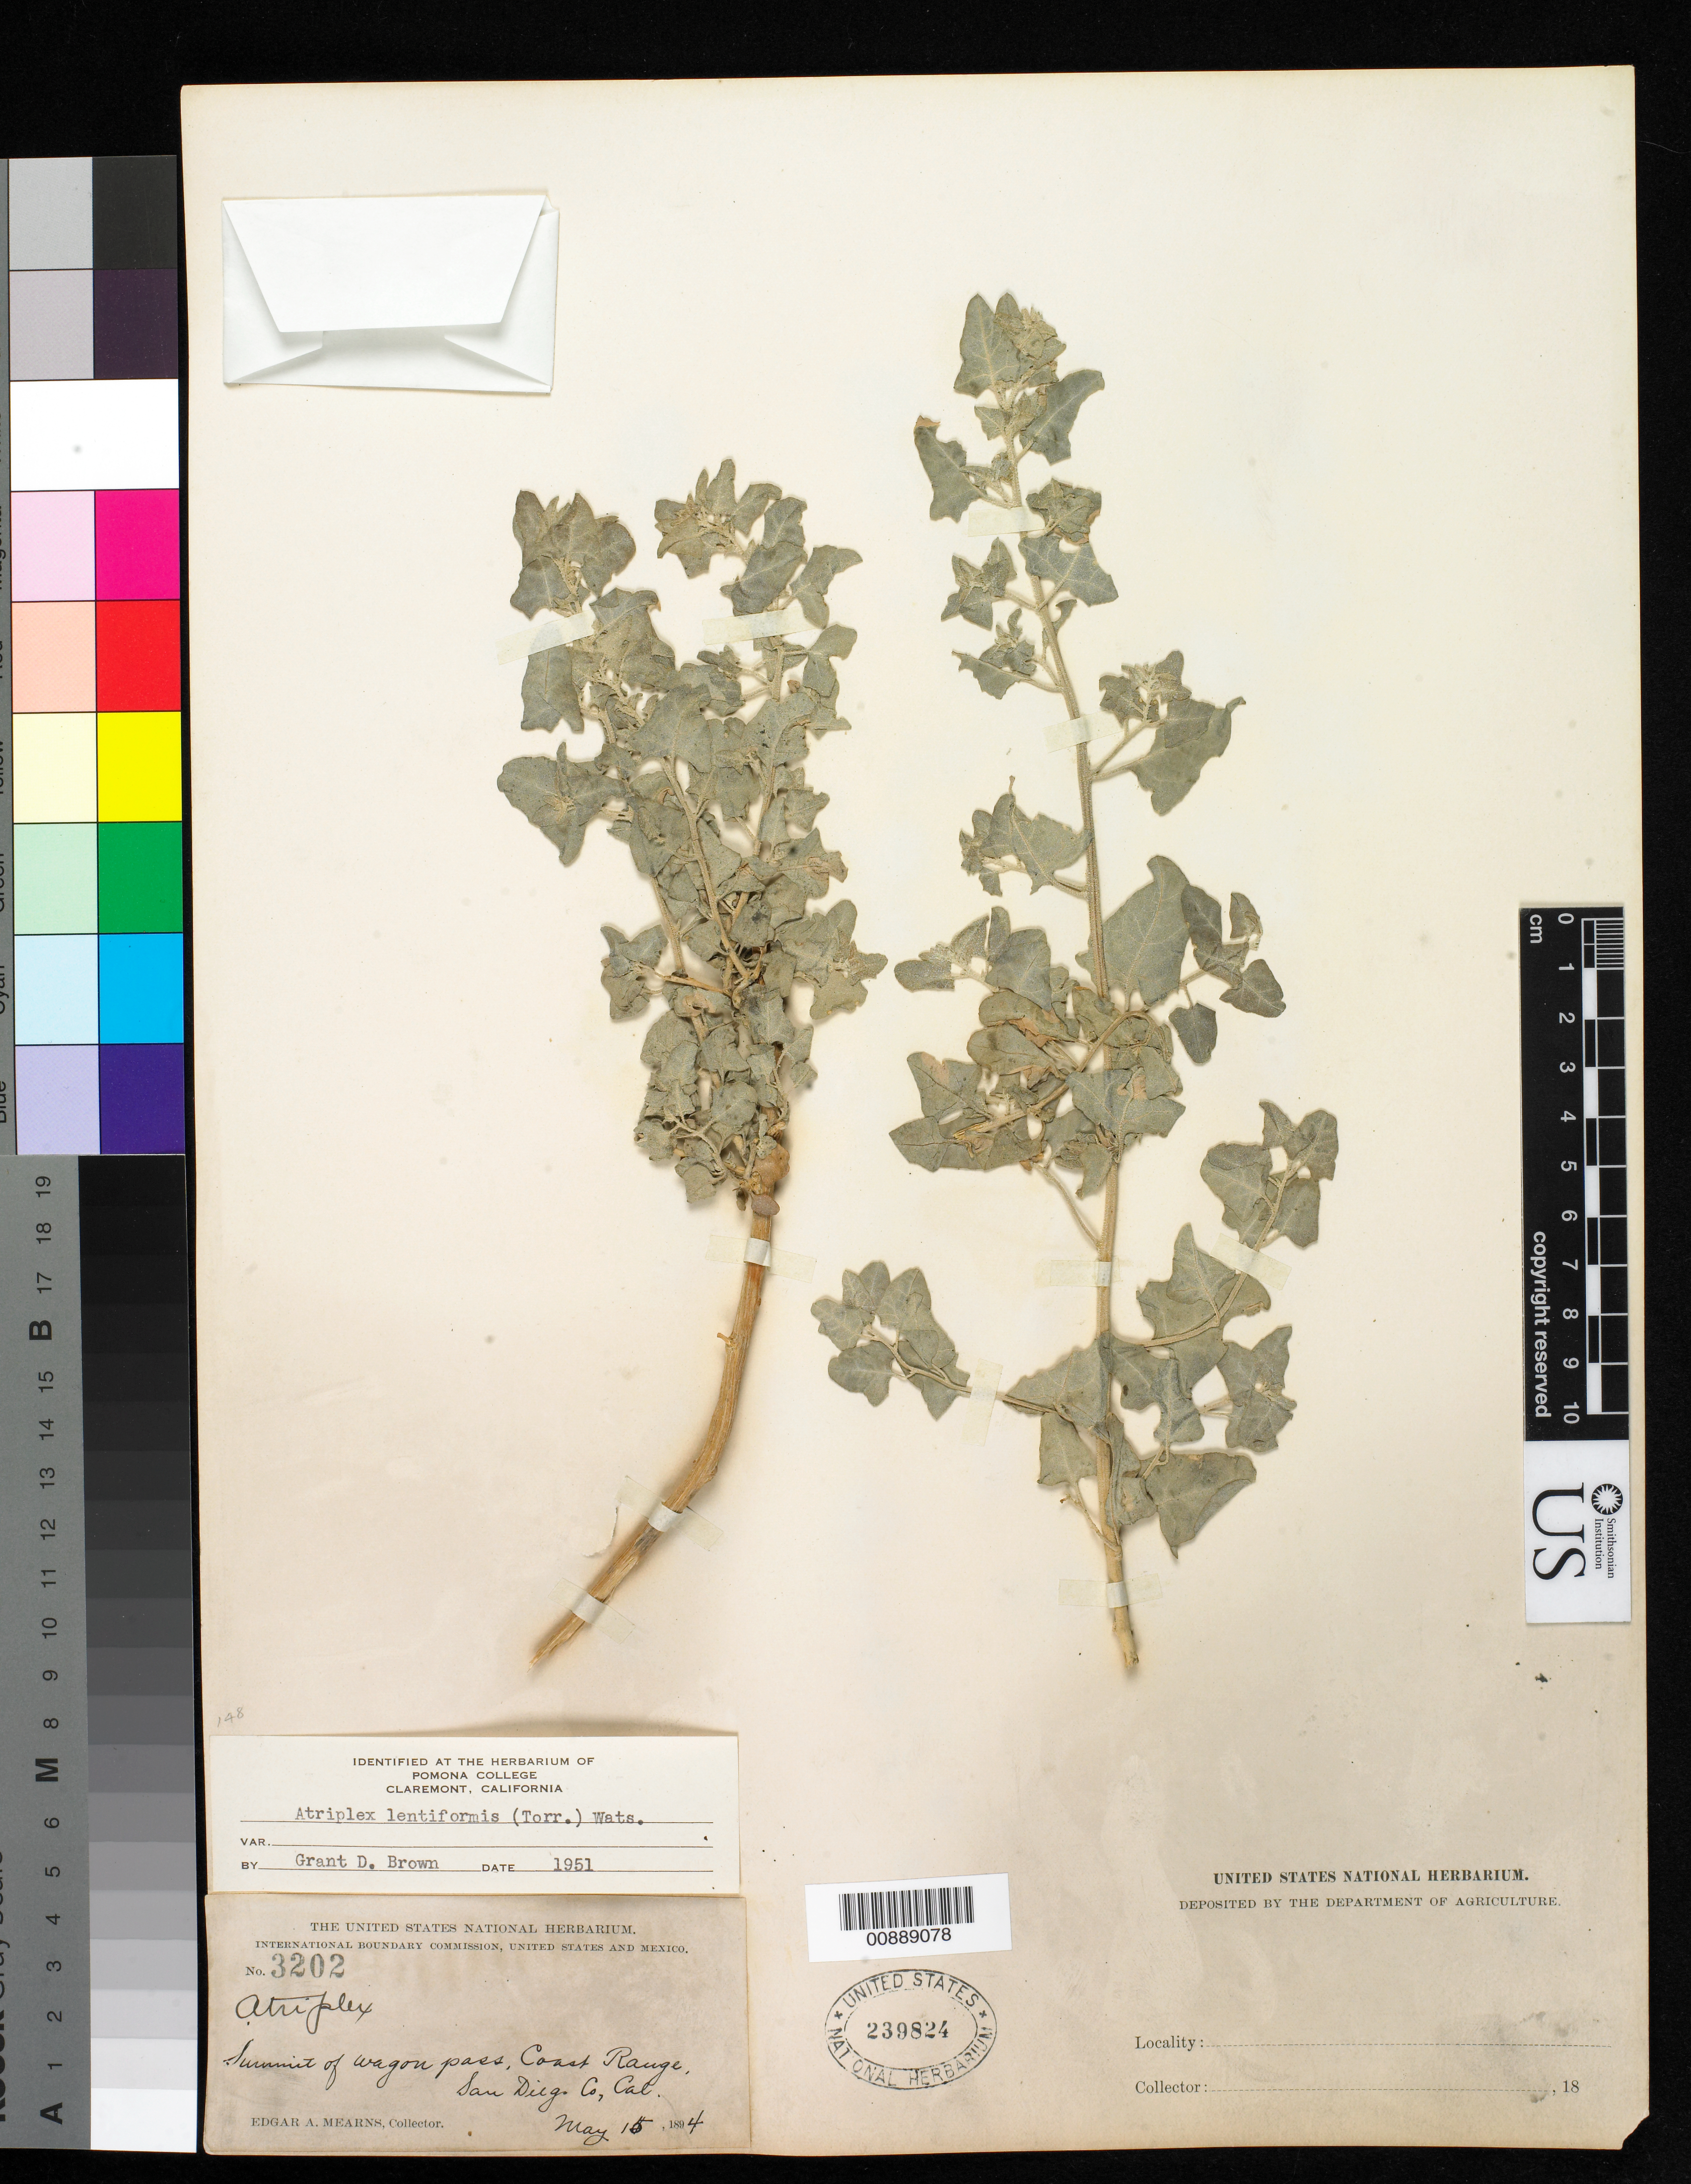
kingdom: Plantae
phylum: Tracheophyta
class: Magnoliopsida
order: Caryophyllales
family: Amaranthaceae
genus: Atriplex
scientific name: Atriplex lentiformis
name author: (Torr.) S. Watson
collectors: E. A. Mearns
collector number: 3202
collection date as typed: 15 May 1894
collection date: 1894-05-15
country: United States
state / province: California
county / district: San Diego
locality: Summit of Wagon Pass, Coast Range, San Diego County, California.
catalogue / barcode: US 239824